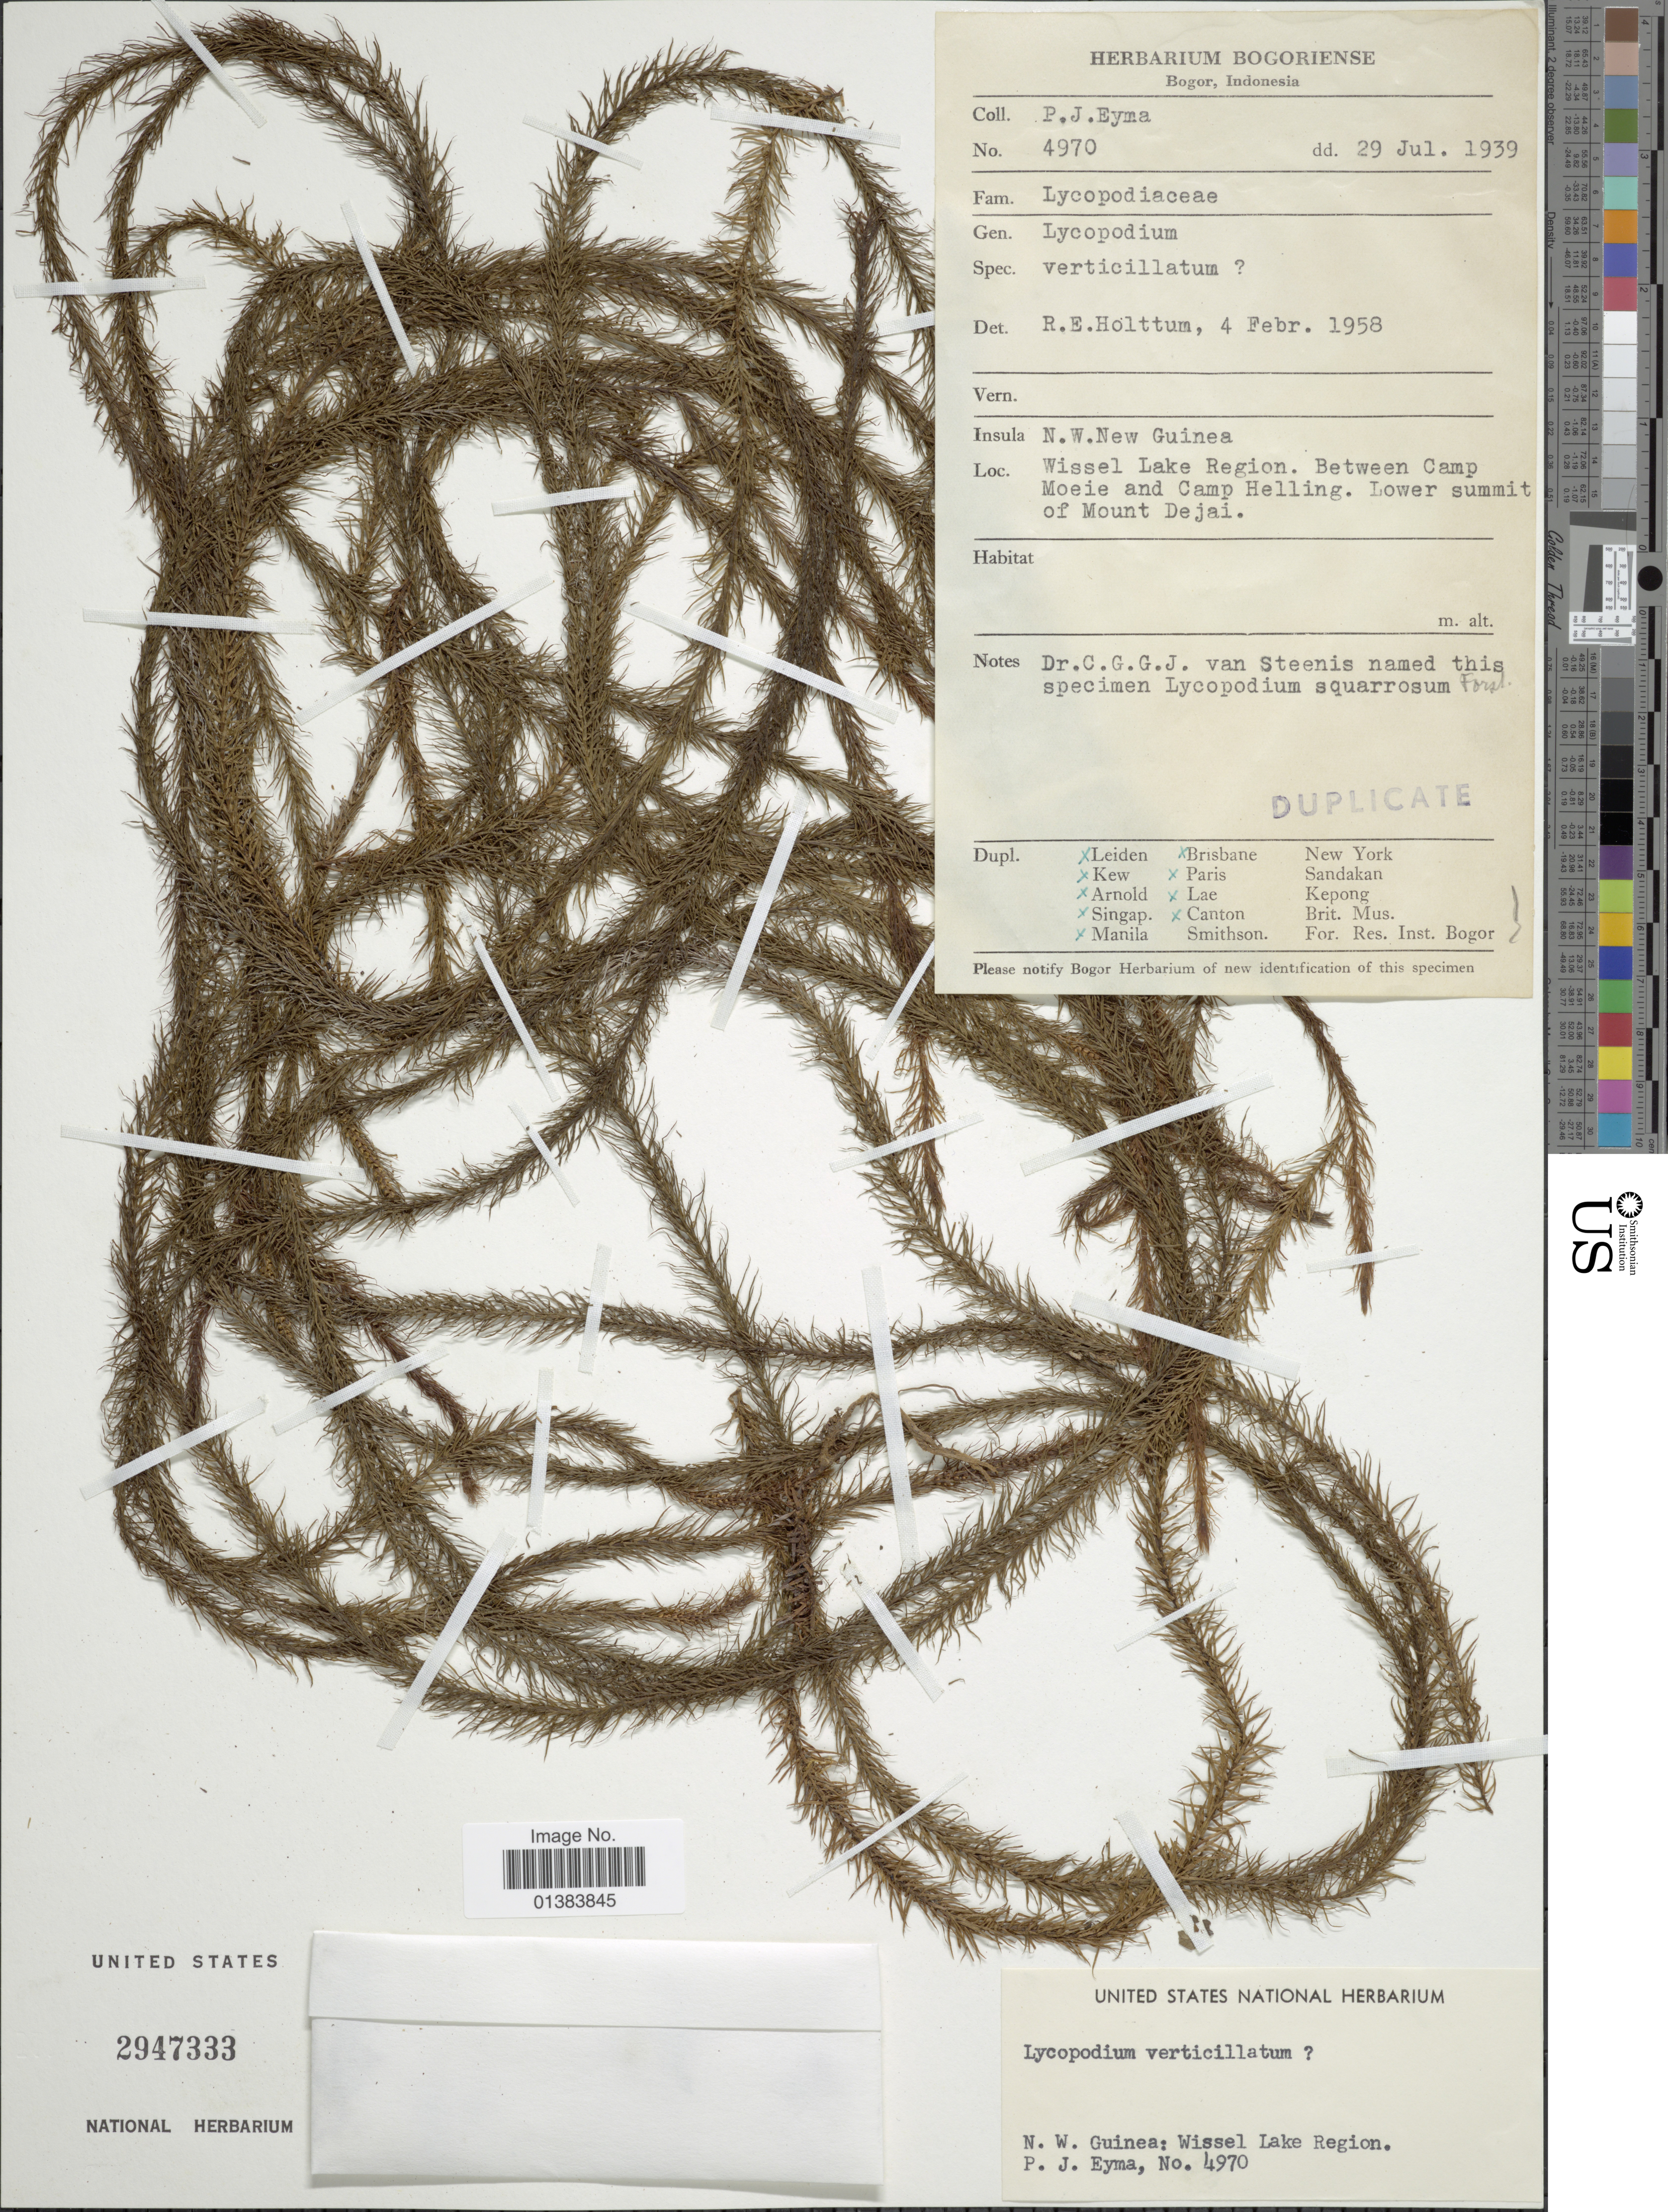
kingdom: Plantae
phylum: Tracheophyta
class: Lycopodiopsida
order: Lycopodiales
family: Lycopodiaceae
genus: Phlegmariurus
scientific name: Phlegmariurus arietis (Herter) comb. ined.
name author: (Herter)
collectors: P. J. Eyma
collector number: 4970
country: Indonesia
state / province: Papua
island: New Guinea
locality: N.W. Guinea: Wissel Lake Region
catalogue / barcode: US 2947333